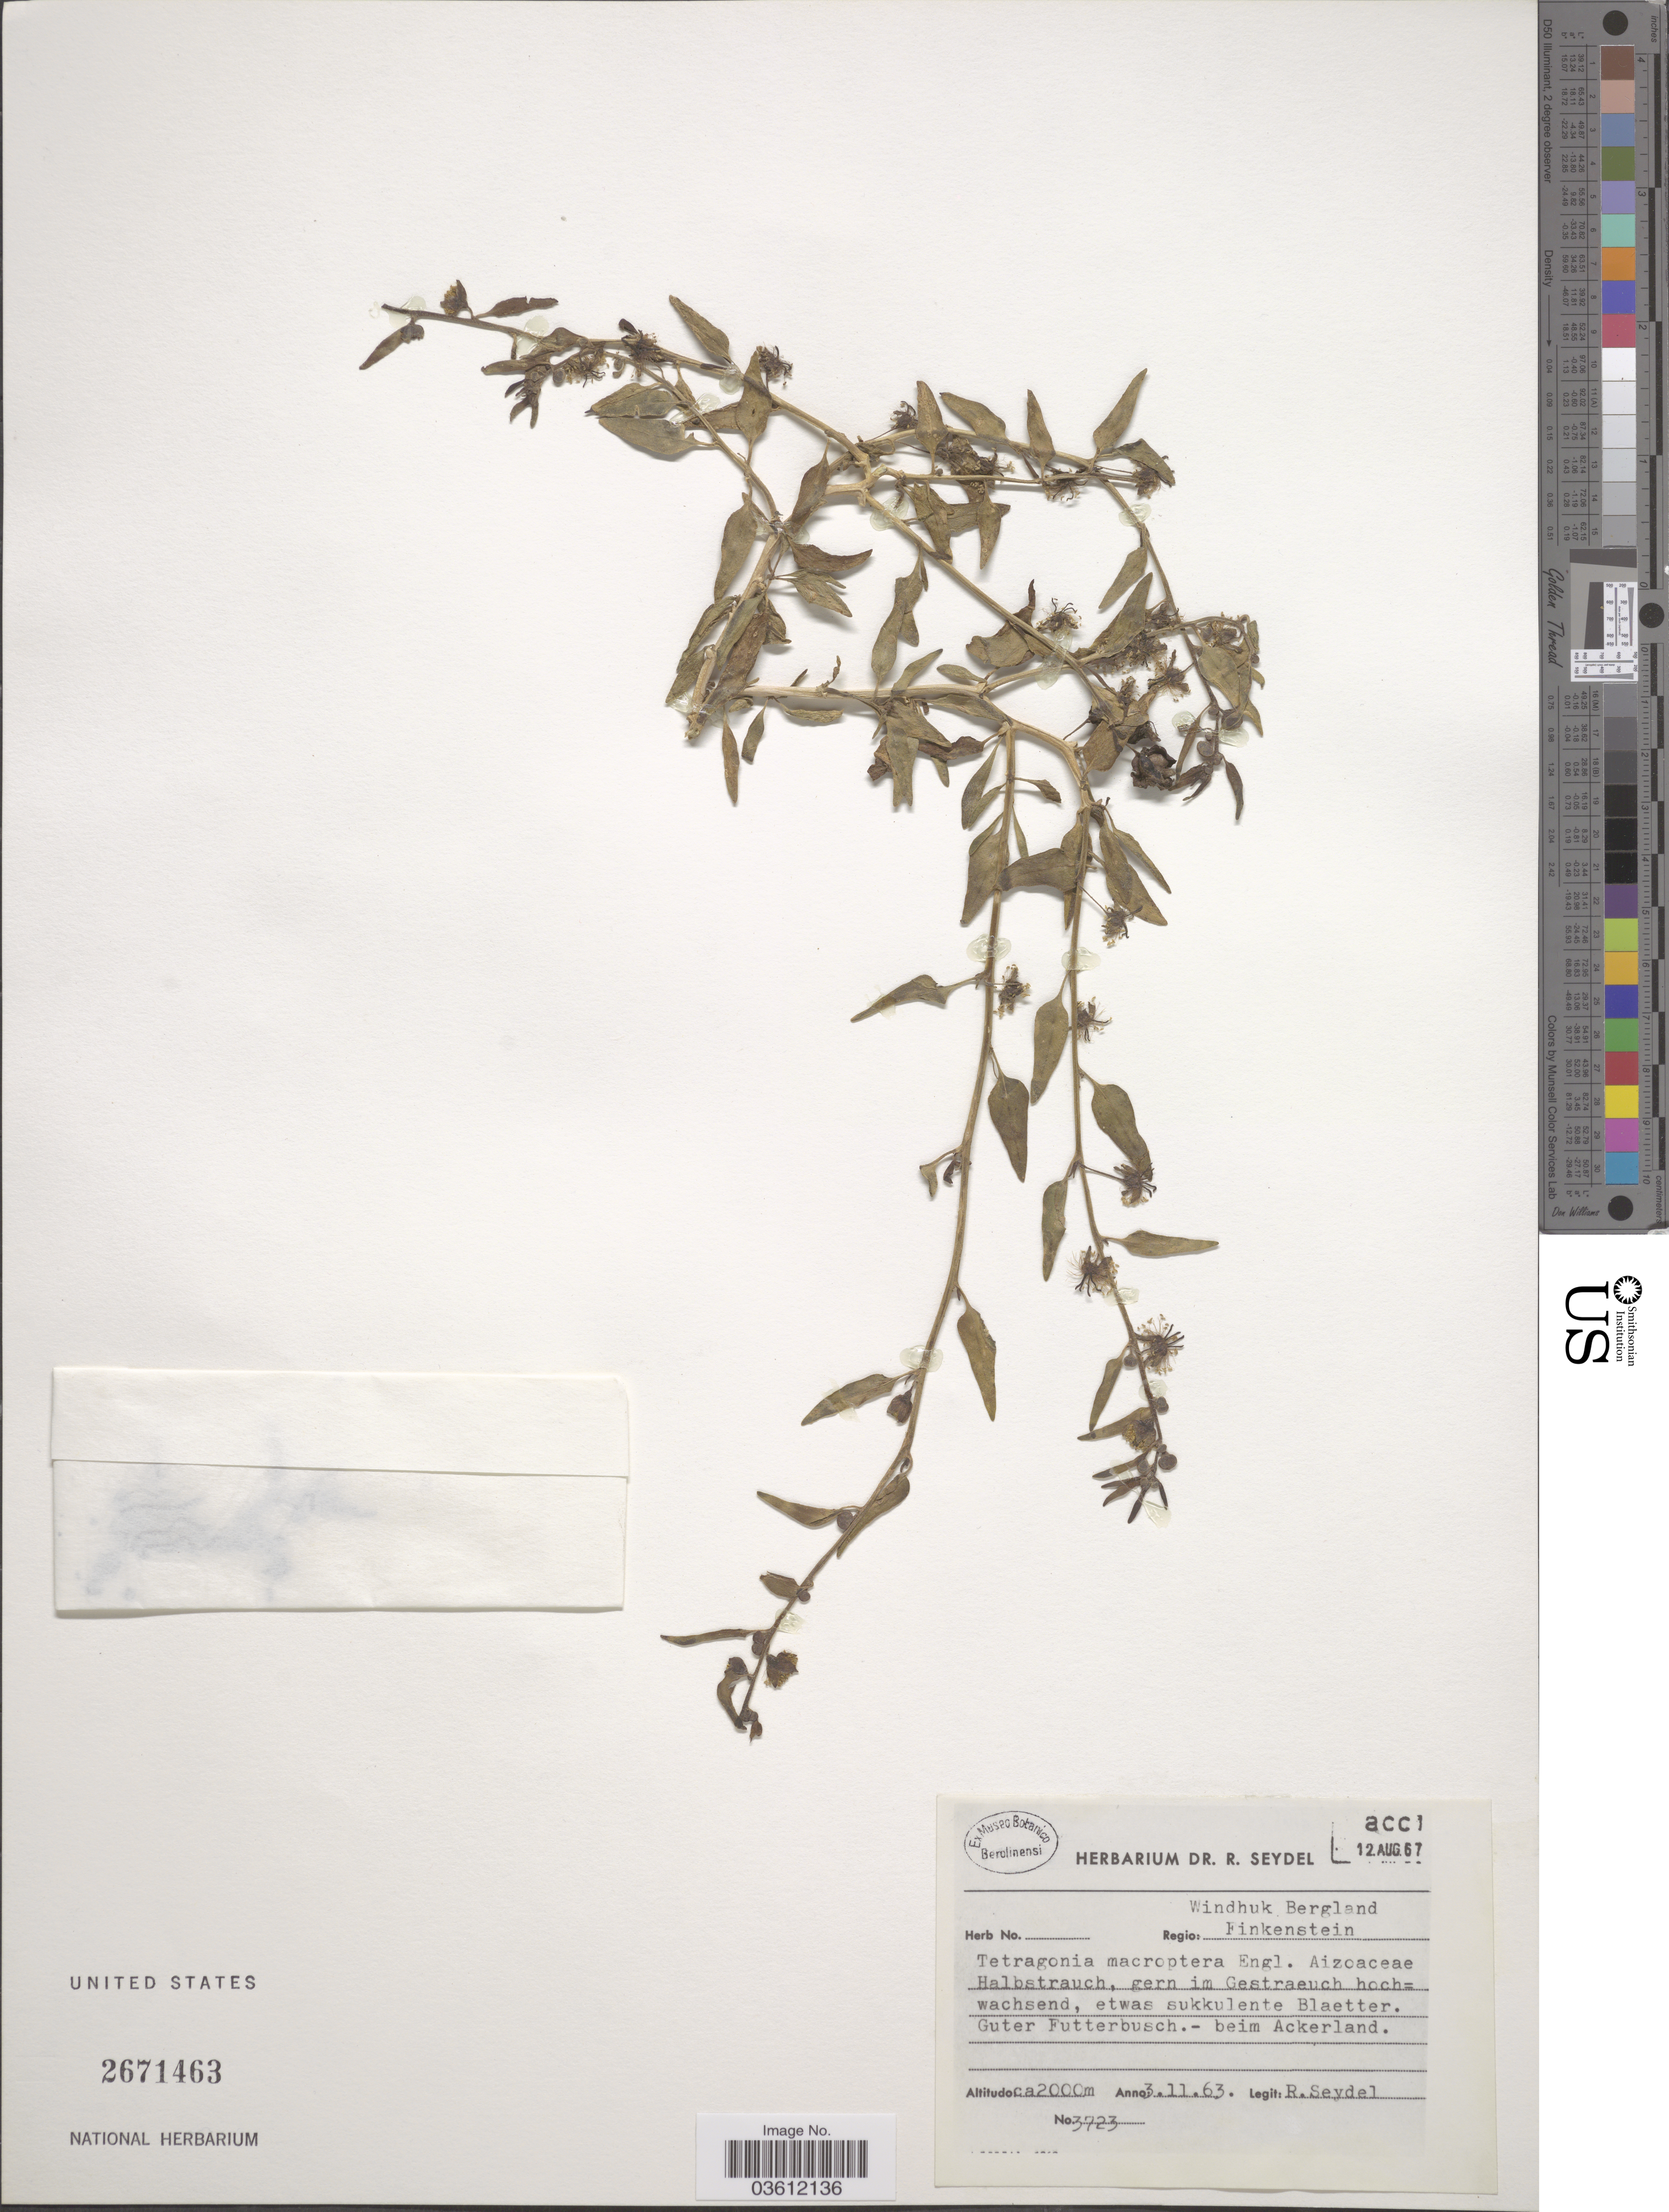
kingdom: Plantae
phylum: Tracheophyta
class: Magnoliopsida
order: Caryophyllales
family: Aizoaceae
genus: Tetragonia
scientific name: Tetragonia macroptera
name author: Pax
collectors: R. Seydel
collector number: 3723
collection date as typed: Transcribed d/m/y: 3/11/63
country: Namibia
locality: Regio: Windhuk Bergland Finkenstein.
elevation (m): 2000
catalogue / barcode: US 2671463